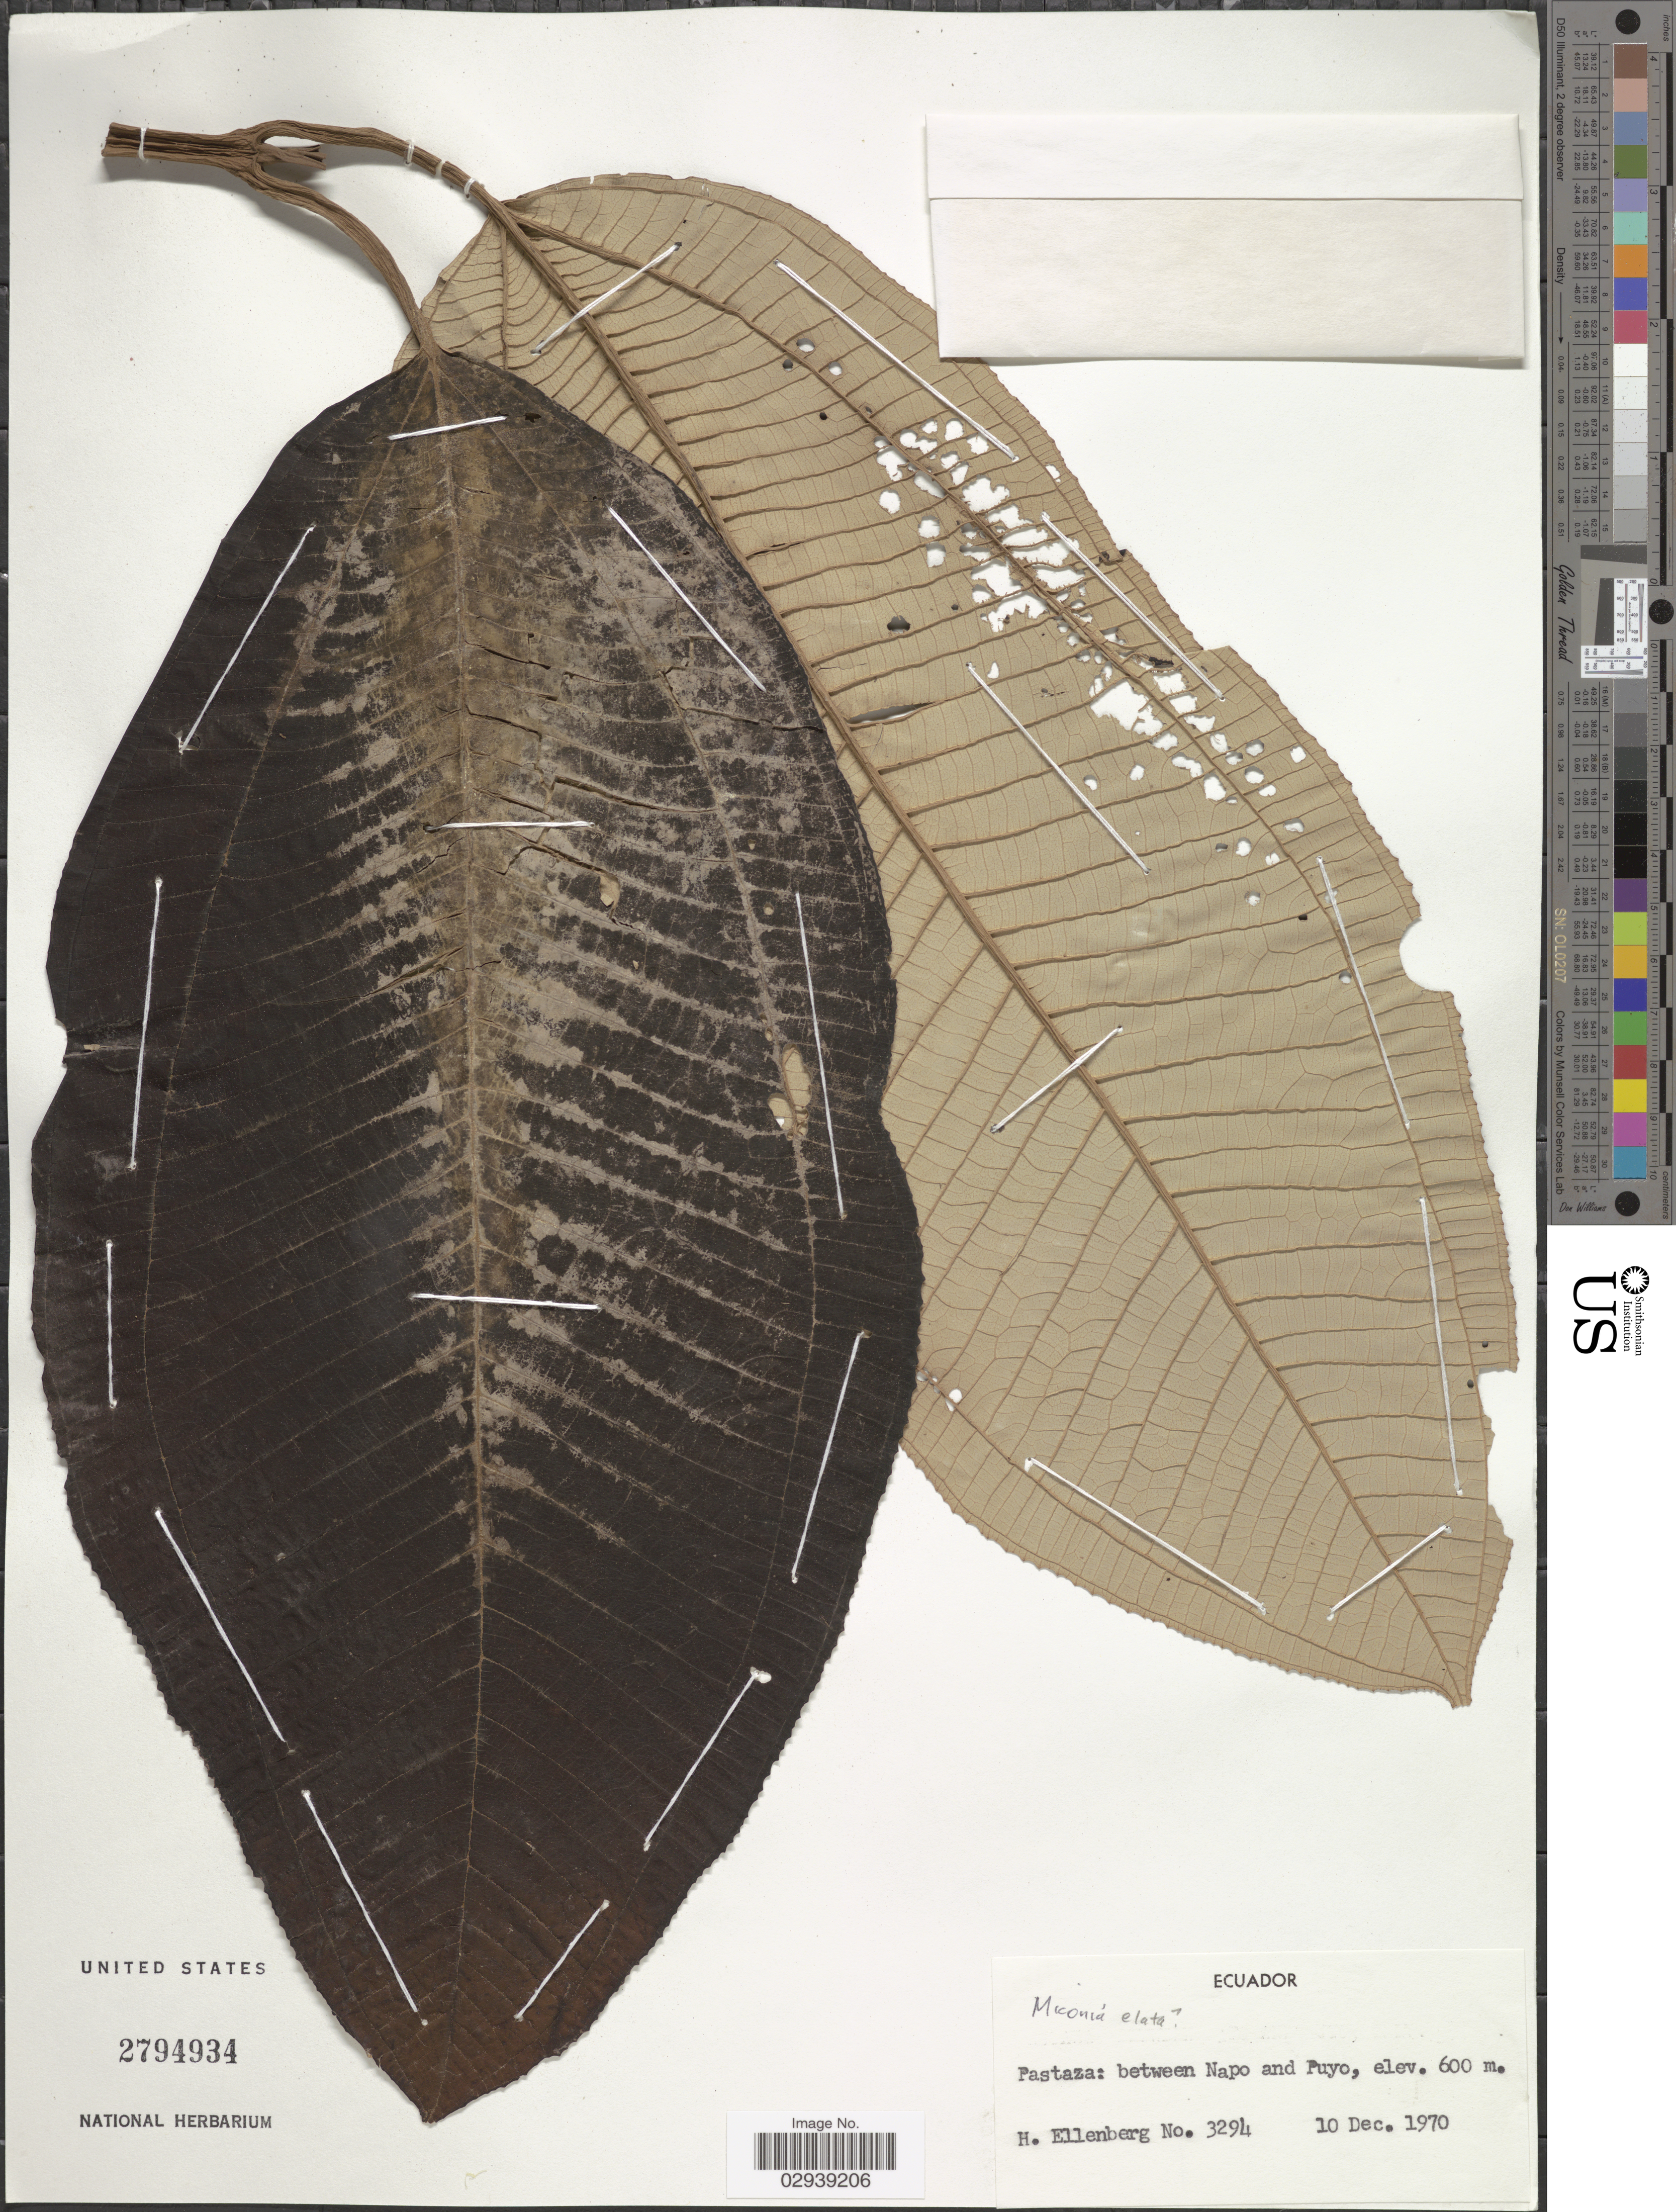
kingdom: Plantae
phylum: Tracheophyta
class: Magnoliopsida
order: Myrtales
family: Melastomataceae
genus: Miconia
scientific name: Miconia elata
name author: (Sw.) DC.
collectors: H. Ellenberg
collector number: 3294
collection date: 1970-12-10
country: Ecuador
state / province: Pastaza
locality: Between Napo and Puyo.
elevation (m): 600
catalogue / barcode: US 2794934